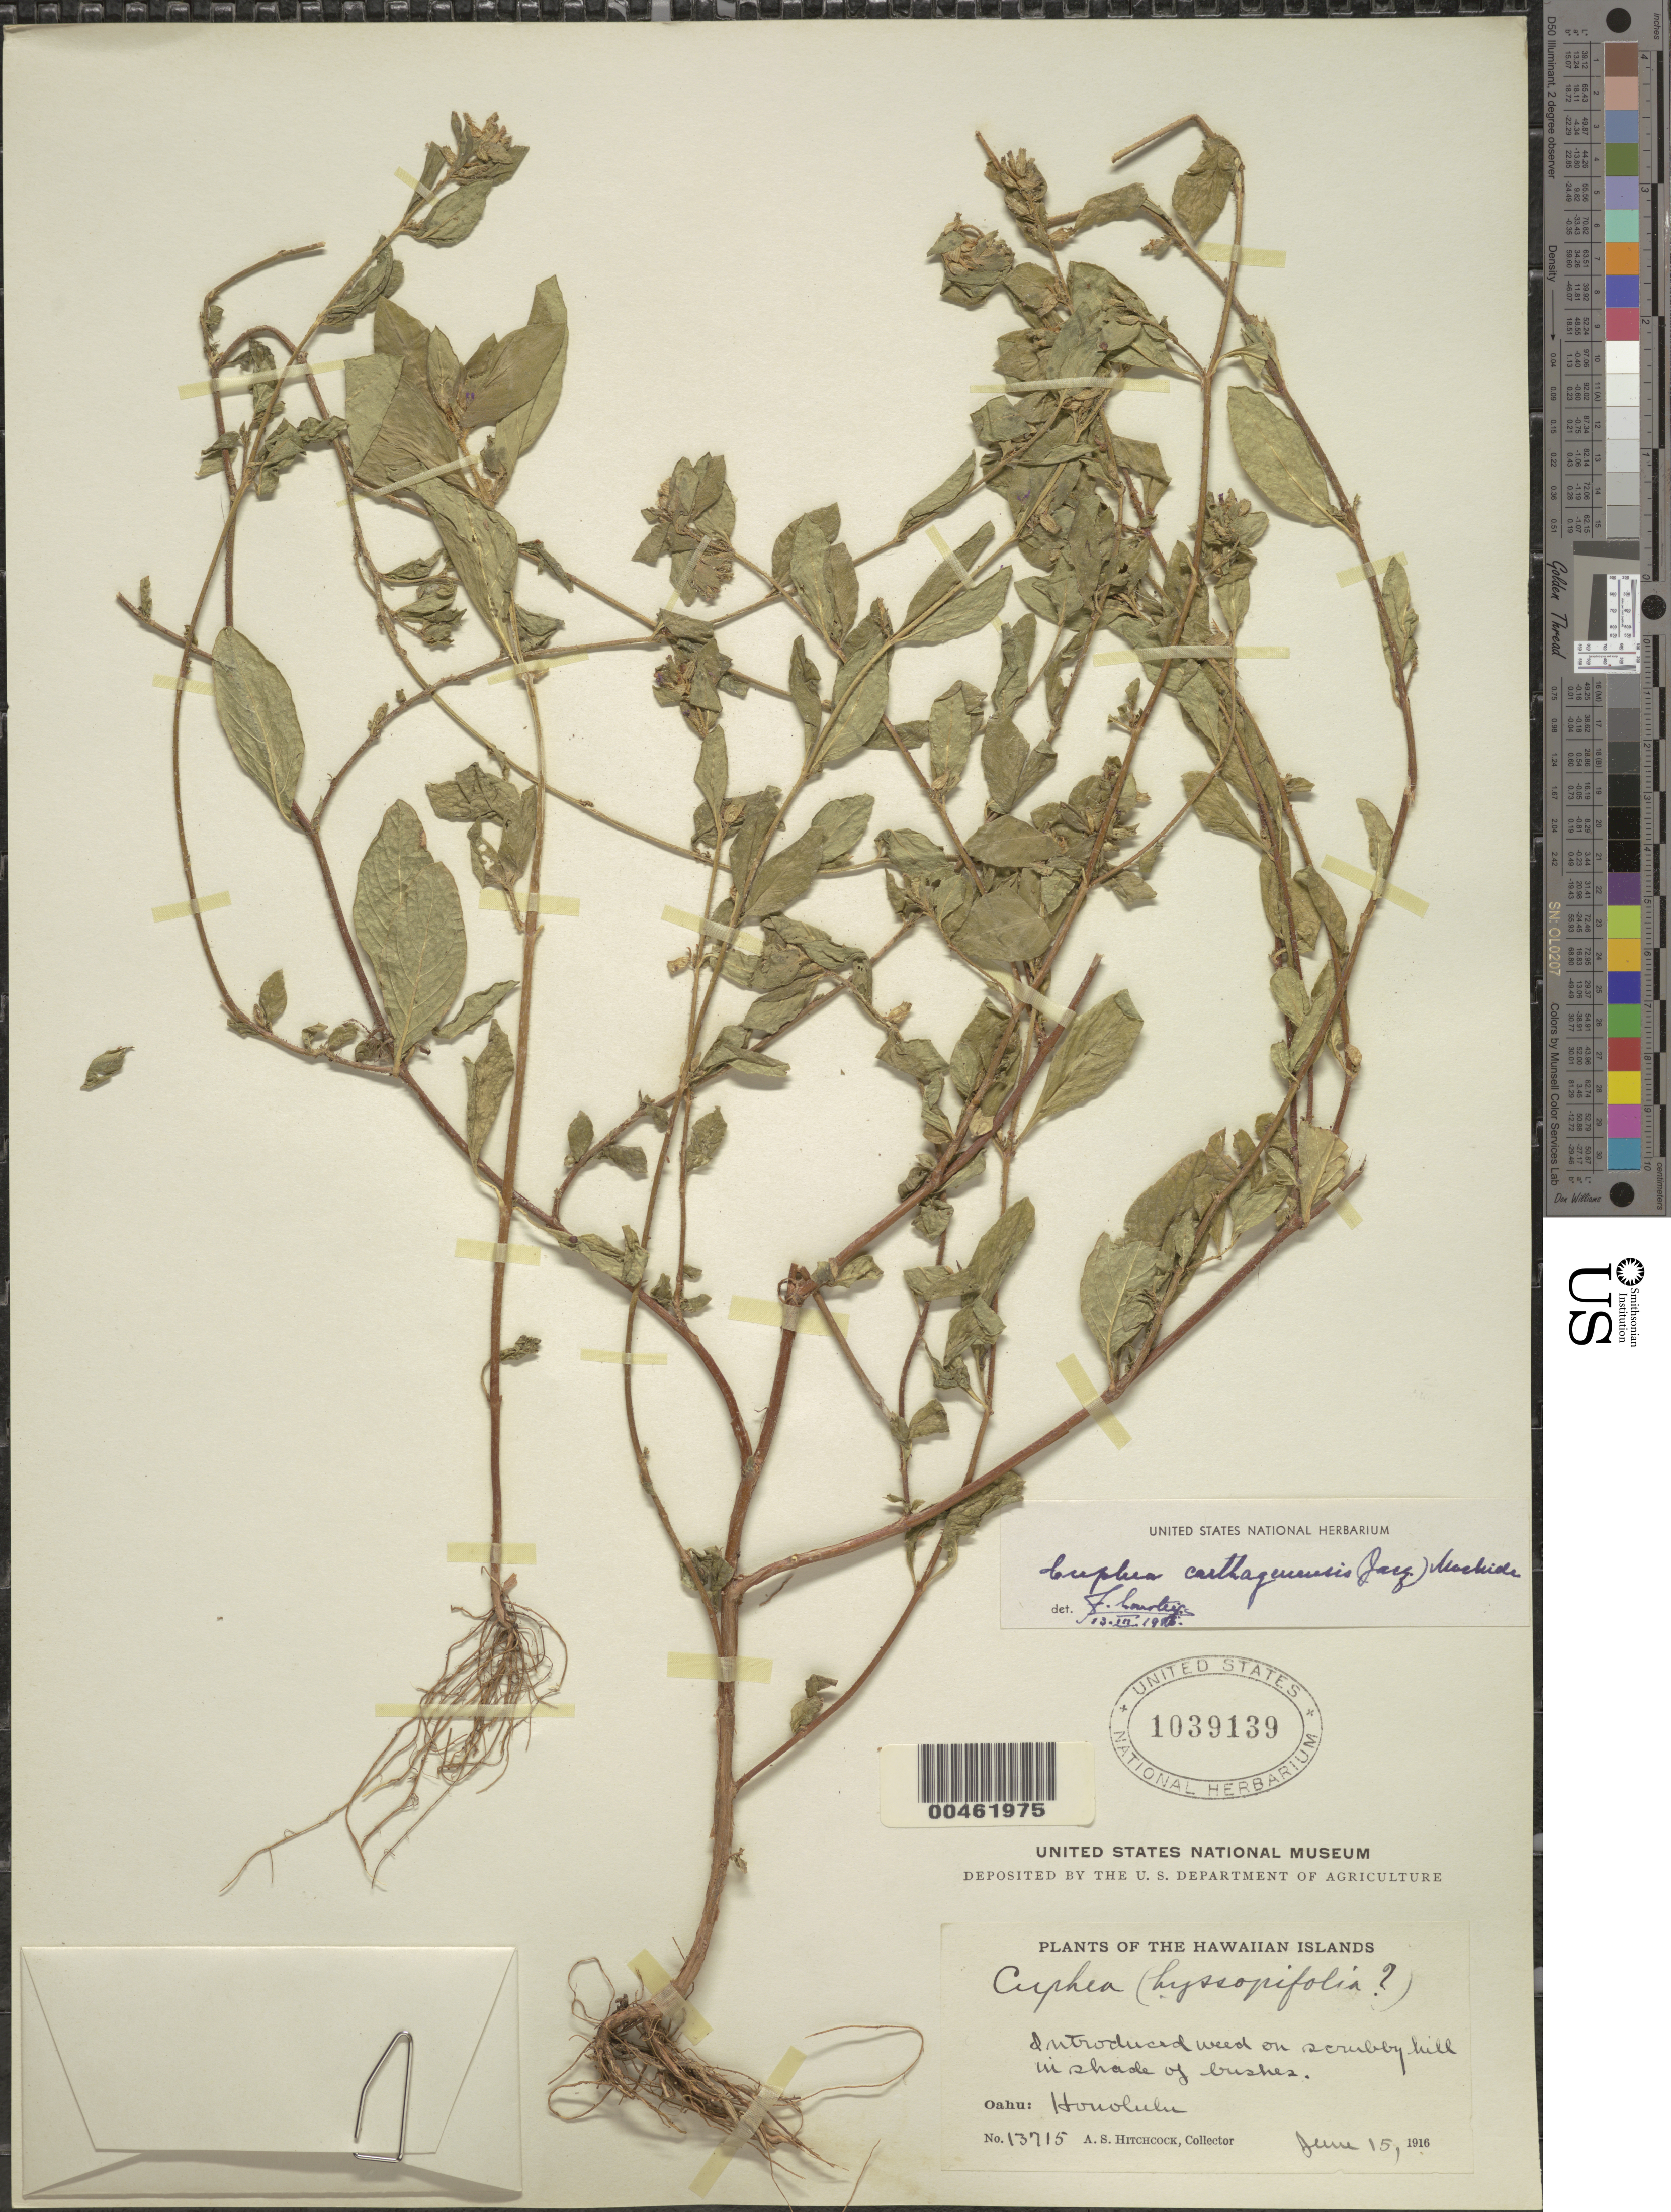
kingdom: Plantae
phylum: Tracheophyta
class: Magnoliopsida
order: Myrtales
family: Lythraceae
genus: Cuphea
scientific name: Cuphea carthagenensis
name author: (Jacq.) J.F. Macbr.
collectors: A. S. Hitchcock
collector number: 13715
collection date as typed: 15 Jun 1916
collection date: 1916-06-15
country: United States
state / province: Hawaii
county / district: Honolulu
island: Oahu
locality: Honolulu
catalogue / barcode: US 1039139